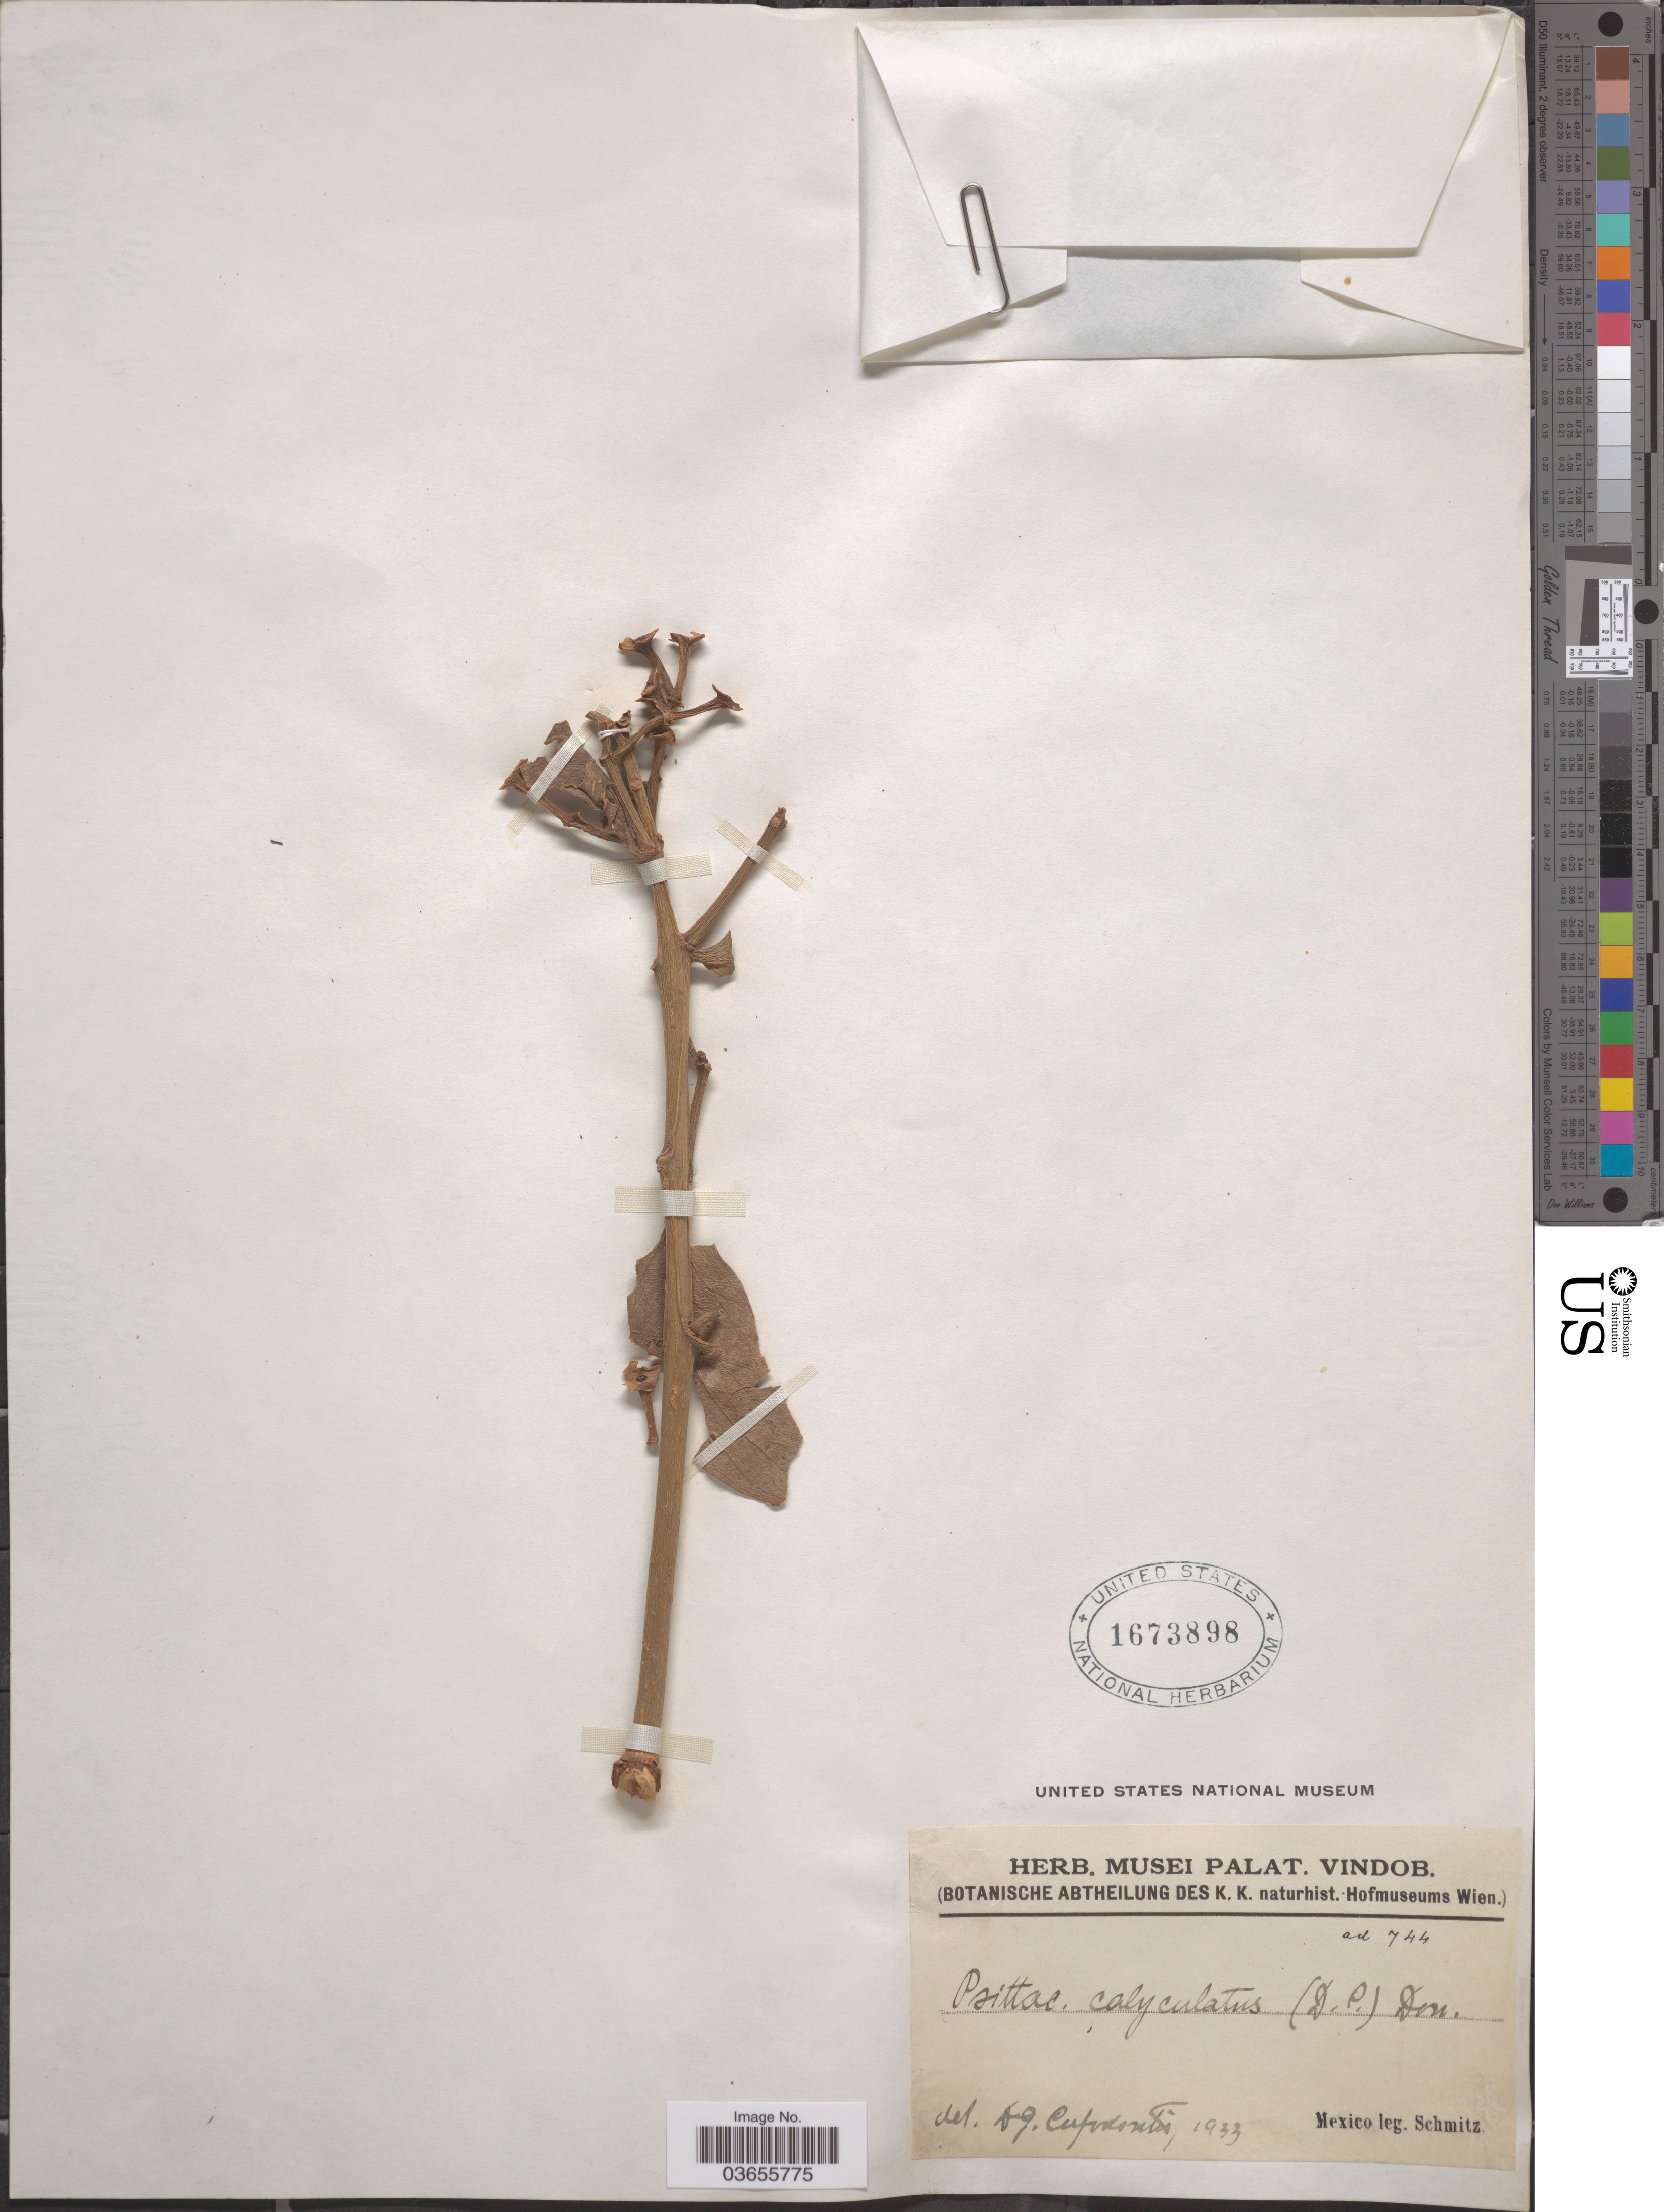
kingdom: Plantae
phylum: Tracheophyta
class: Magnoliopsida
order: Santalales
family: Loranthaceae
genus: Psittacanthus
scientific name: Psittacanthus sp.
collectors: -. Schmitz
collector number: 744?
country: Mexico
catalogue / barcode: US 1673898